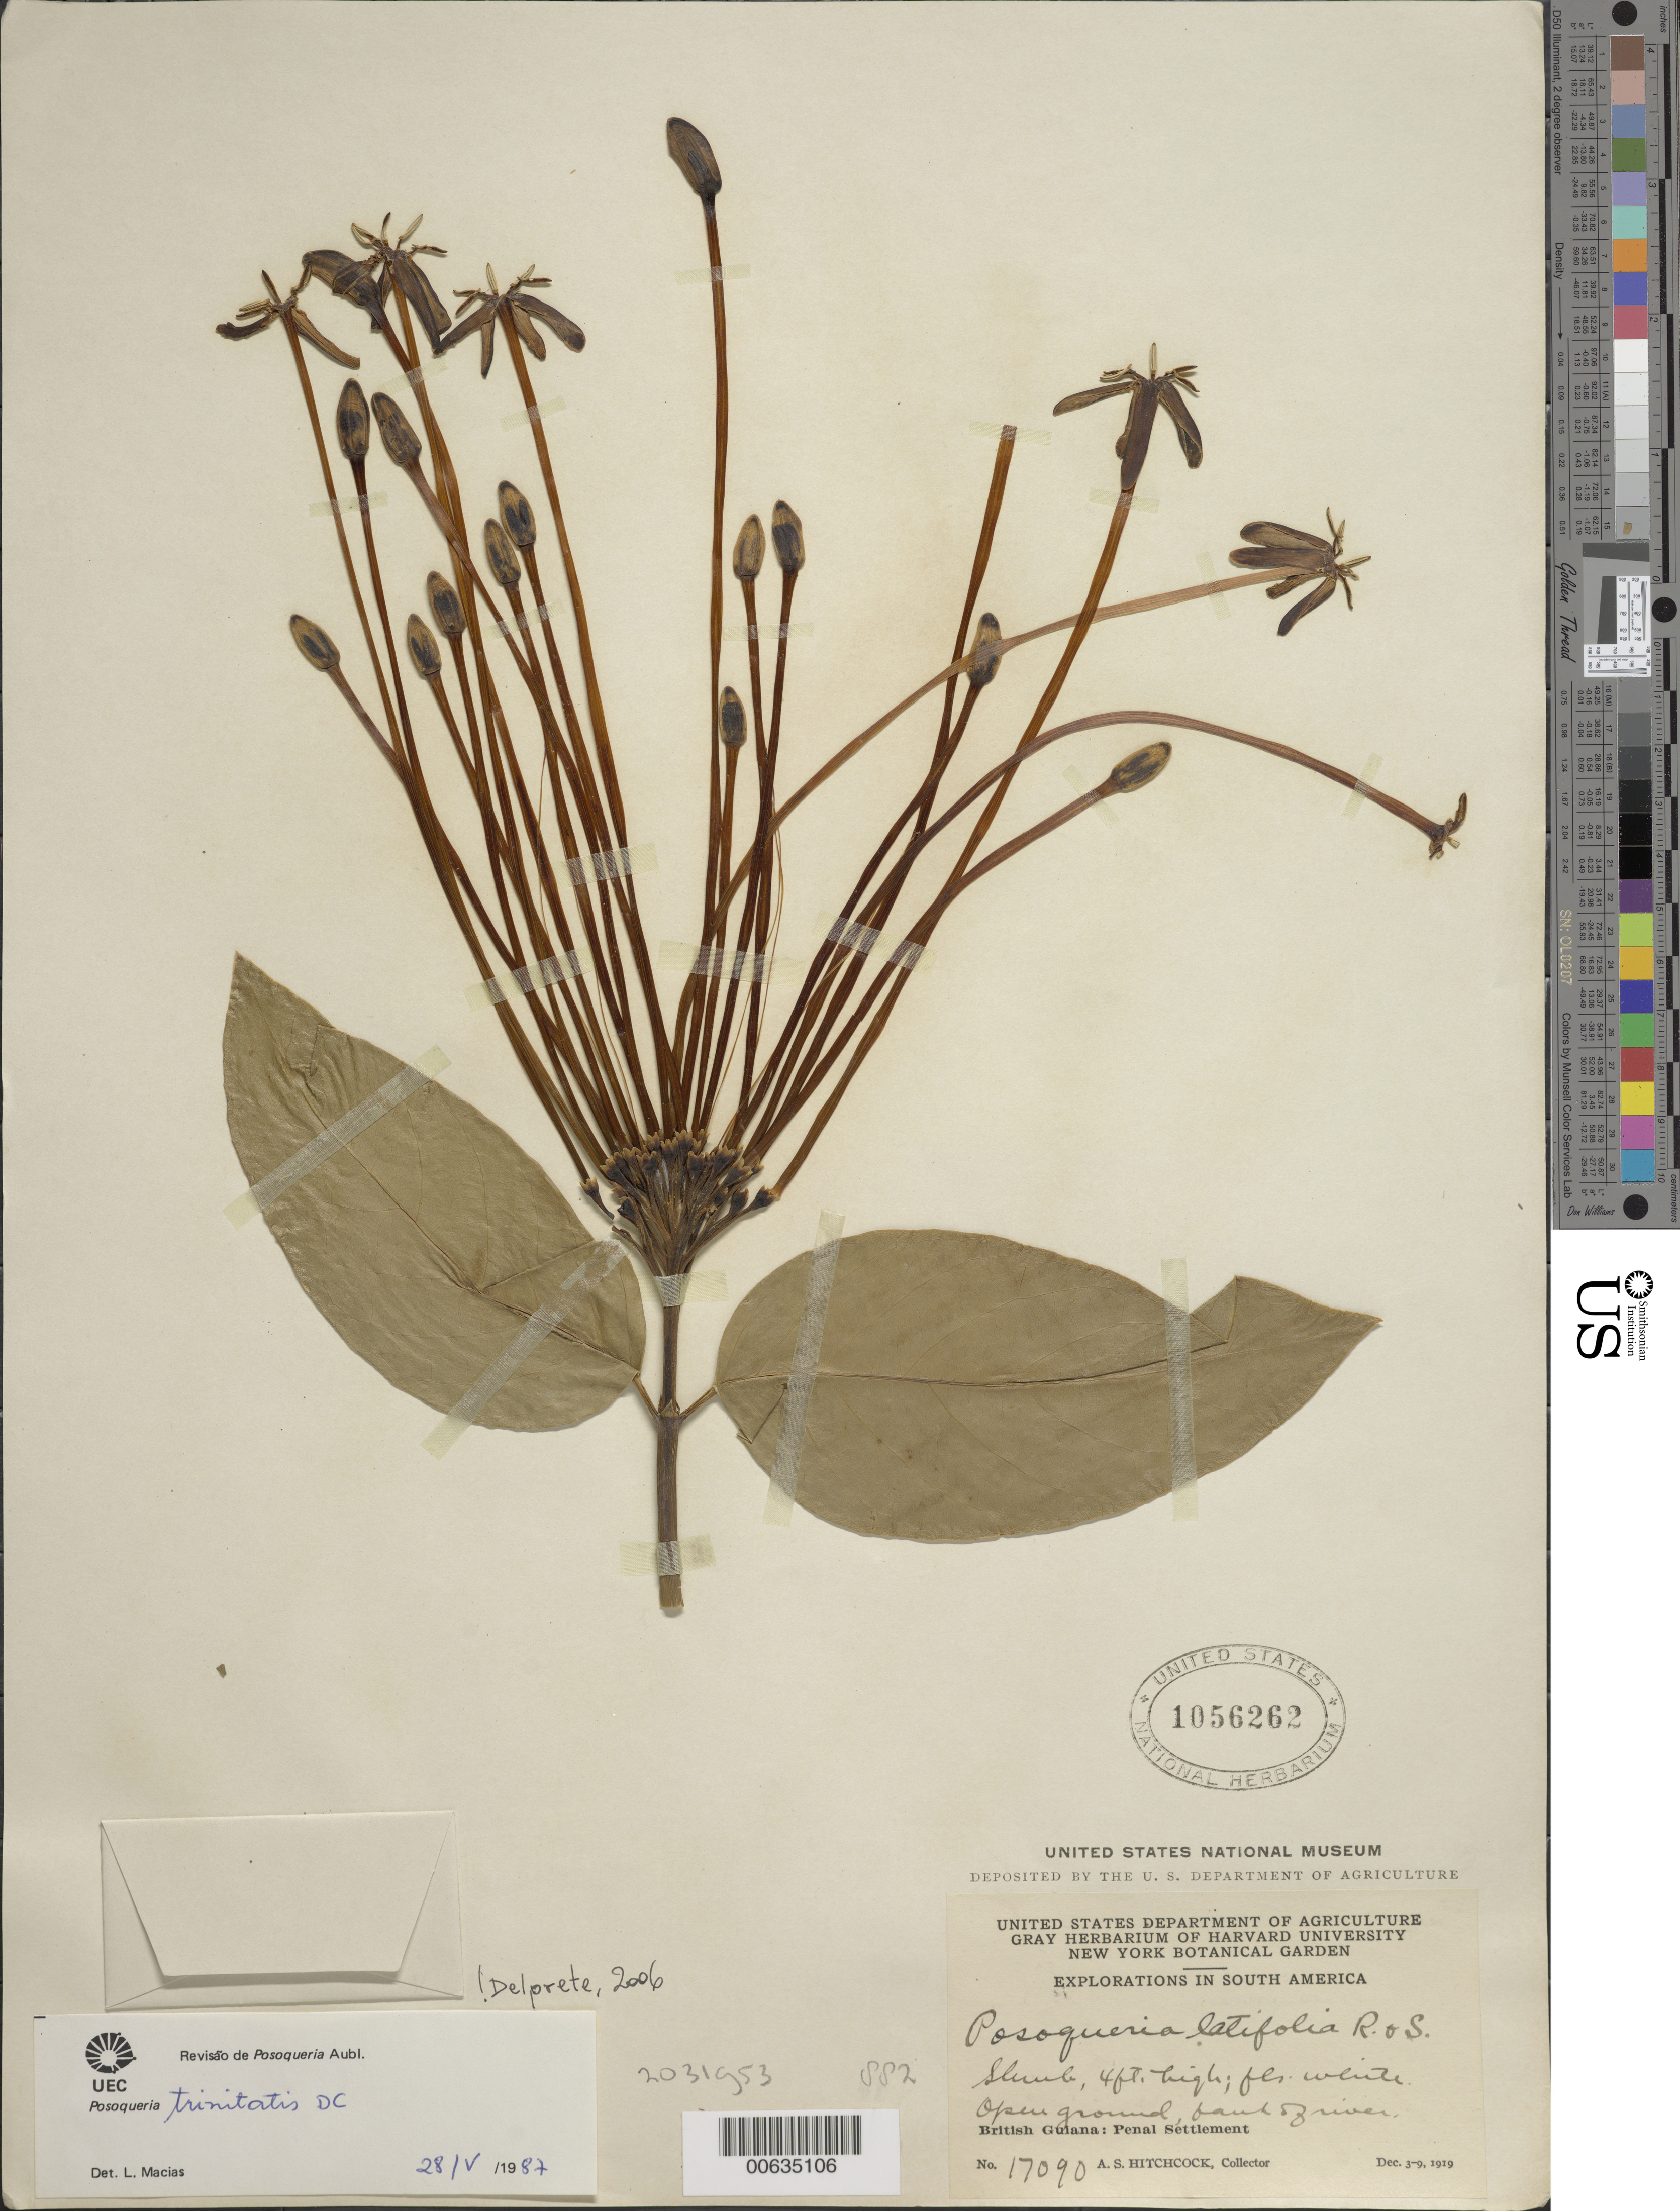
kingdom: Plantae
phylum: Tracheophyta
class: Magnoliopsida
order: Gentianales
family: Rubiaceae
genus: Posoqueria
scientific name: Posoqueria trinitatis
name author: DC.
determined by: Delprete, P. G., Herb. de Guyane Cay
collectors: A. S. Hitchcock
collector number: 17090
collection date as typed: Dec. 3-9, 1919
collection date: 1919-12-03/1919-12-09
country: Guyana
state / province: Cuyuni-Mazaruni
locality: Penal Settlement, on W side of Essequibo River, near mouth of Mazaruni River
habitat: Open ground, bank of river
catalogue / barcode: US 1056262